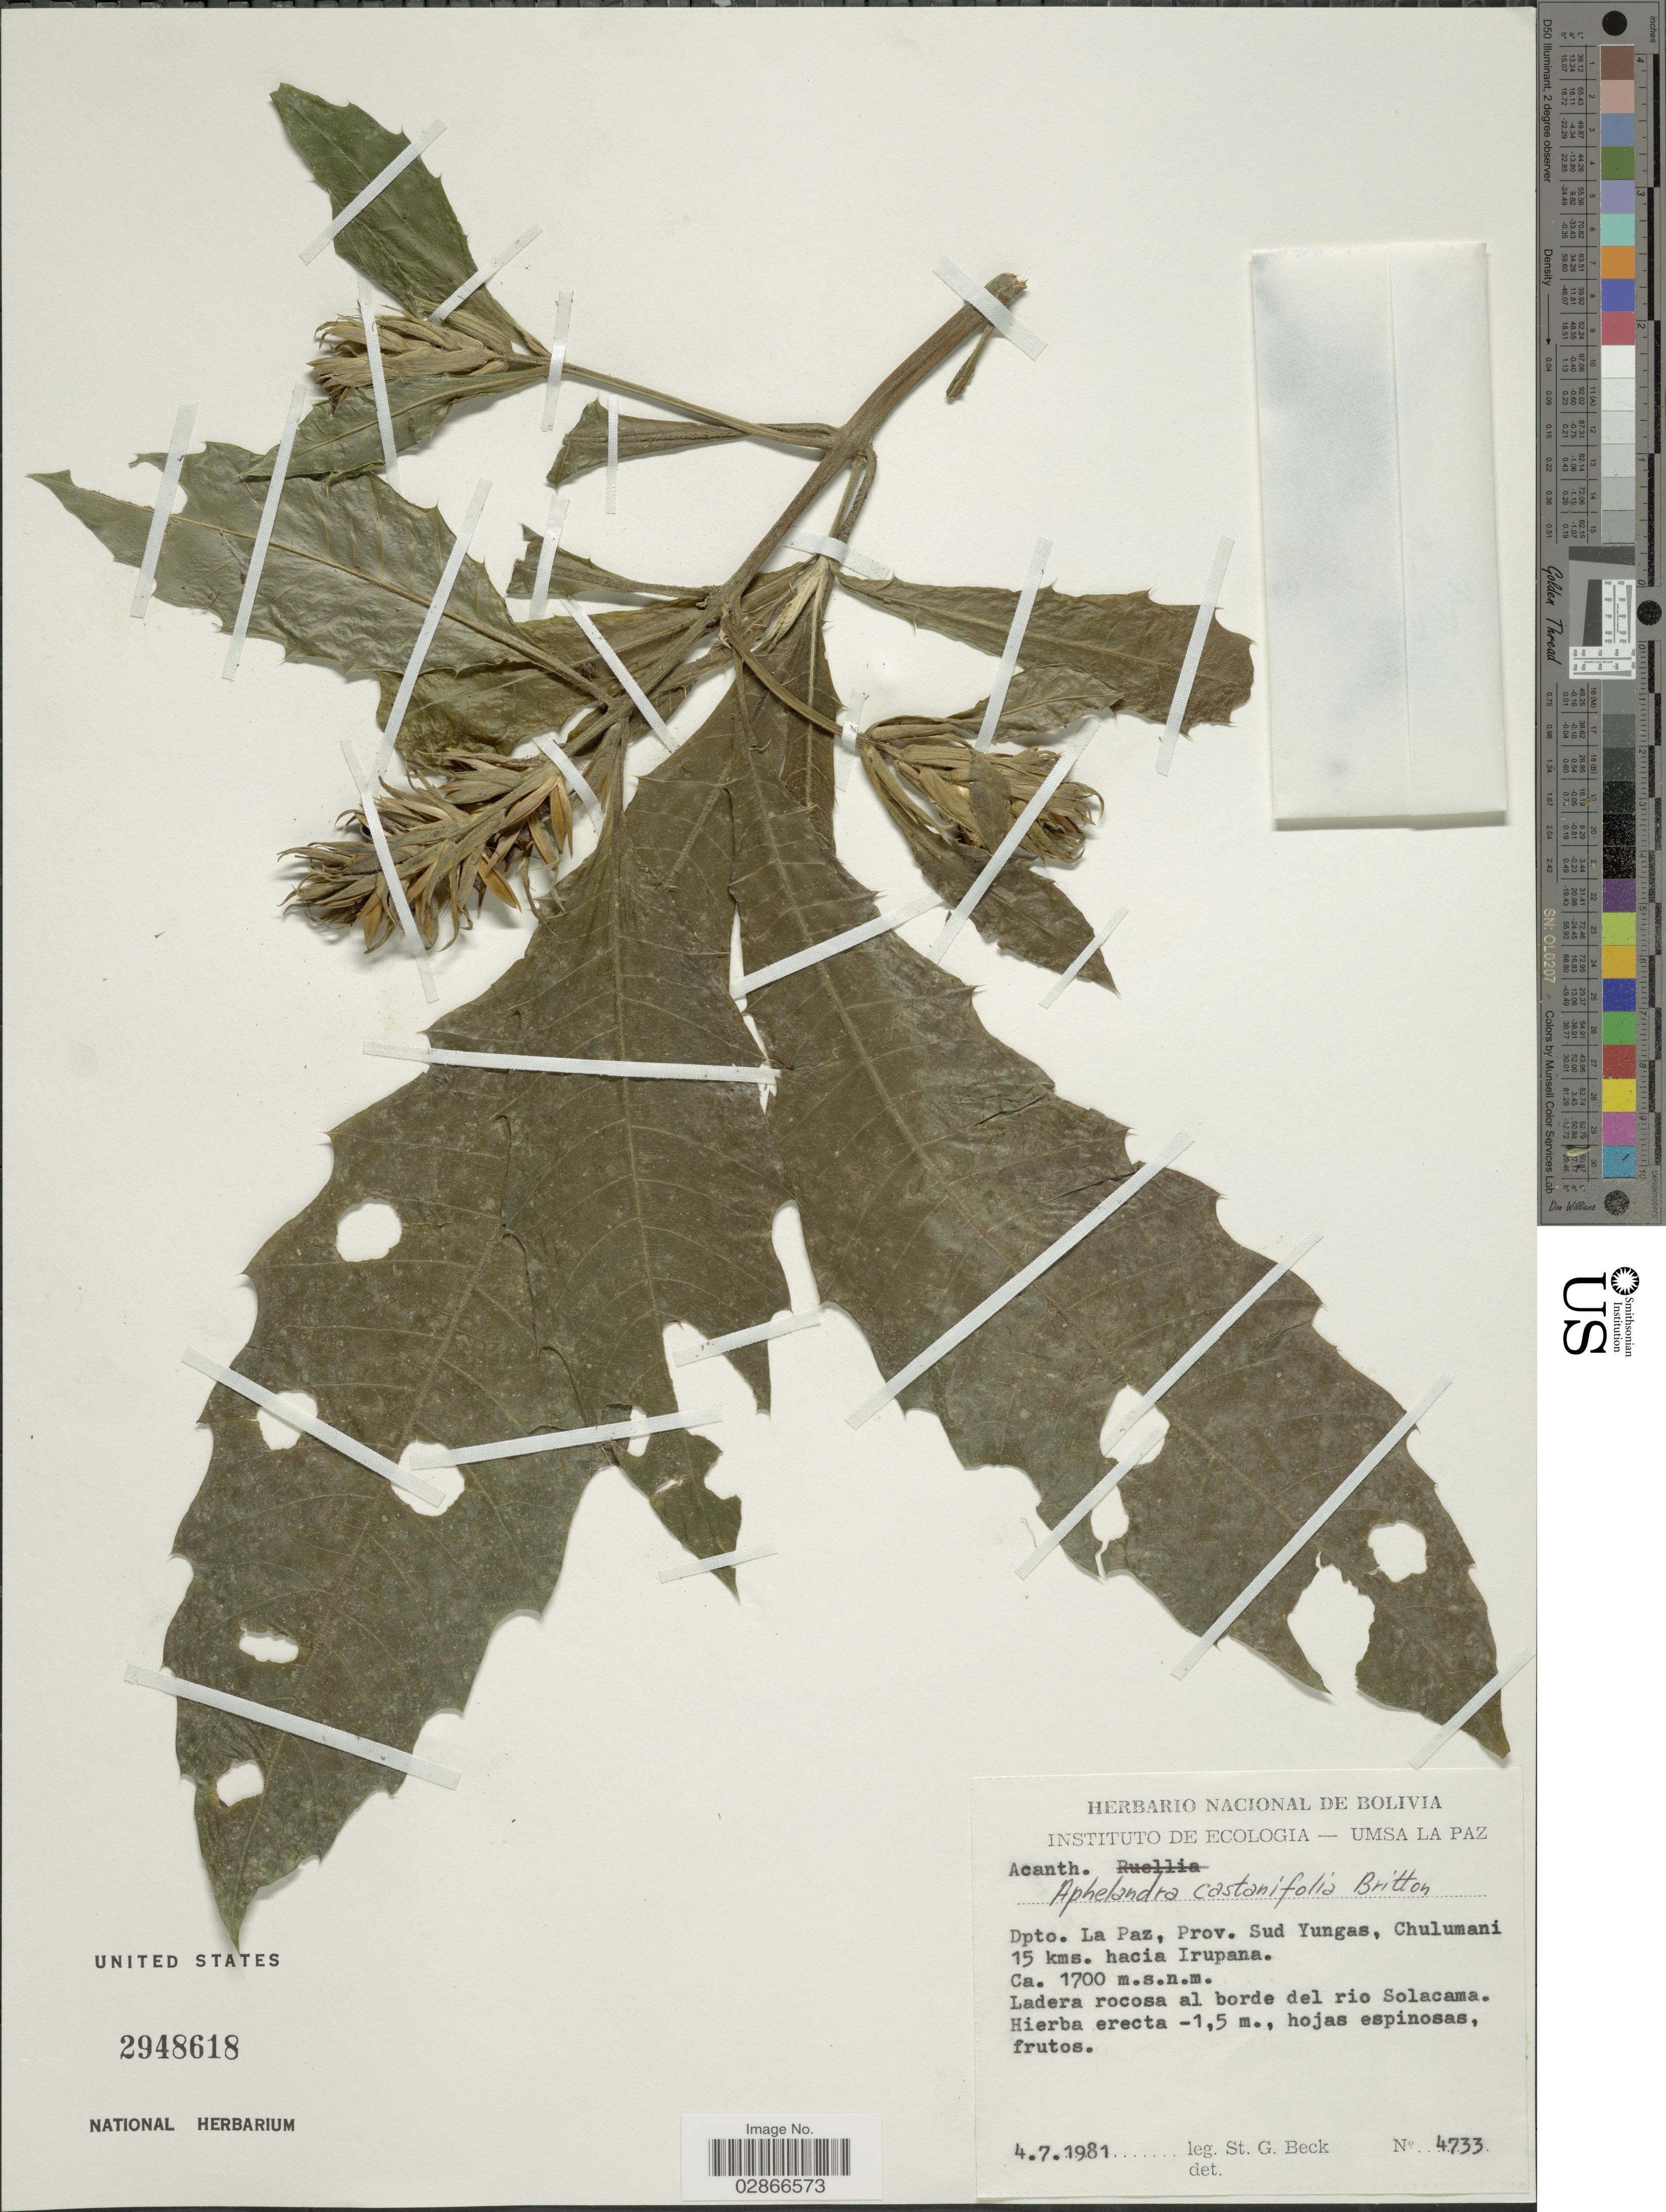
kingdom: Plantae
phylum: Tracheophyta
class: Magnoliopsida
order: Lamiales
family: Acanthaceae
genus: Aphelandra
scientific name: Aphelandra castanaefolia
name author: Britton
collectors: S. G. Beck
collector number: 4733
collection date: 1981-07-04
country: Bolivia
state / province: La Paz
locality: Dpto. La Paz, Prov. Sud Yungas, Chulumani 15 kms. hacia Irupana.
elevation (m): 1700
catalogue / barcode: US 2948618